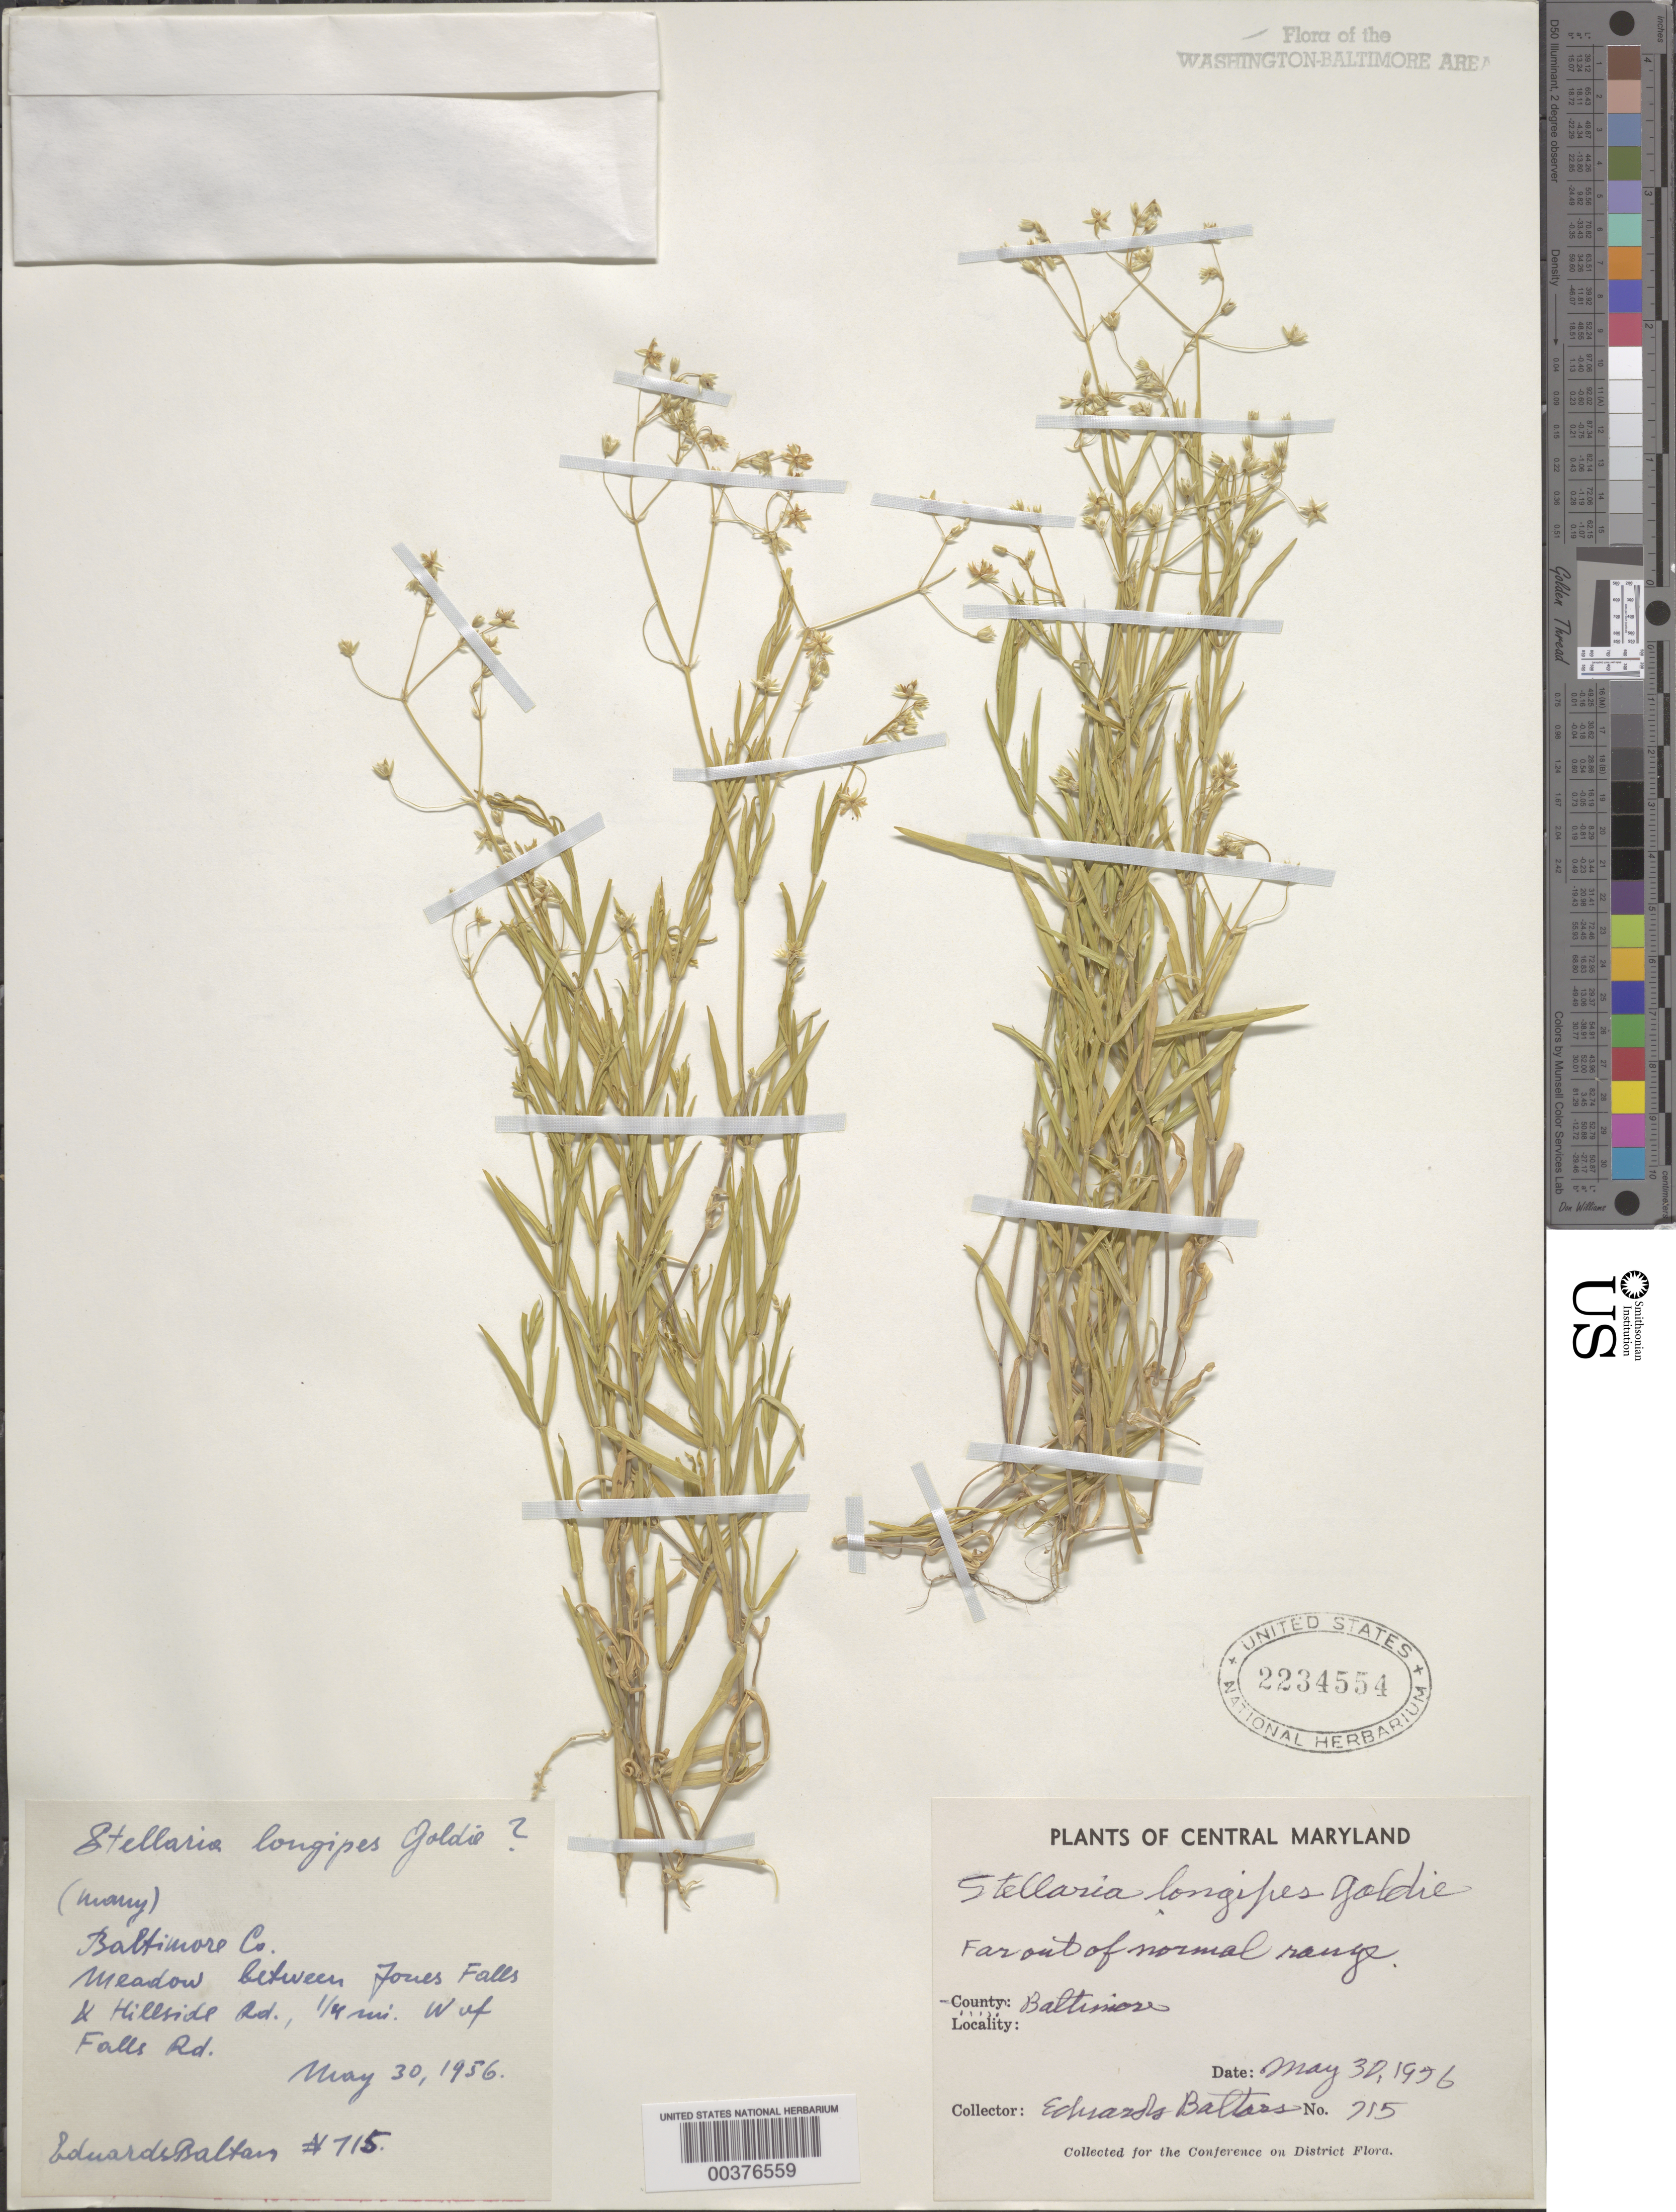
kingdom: Plantae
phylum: Tracheophyta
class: Magnoliopsida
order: Caryophyllales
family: Caryophyllaceae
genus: Stellaria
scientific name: Stellaria longipes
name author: Goldie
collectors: E. Baltars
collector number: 715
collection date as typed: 30 May 1956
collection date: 1956-05-30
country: United States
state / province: Maryland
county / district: City of Baltimore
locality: between Jones Falls and hillside Road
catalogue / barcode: US 2234554